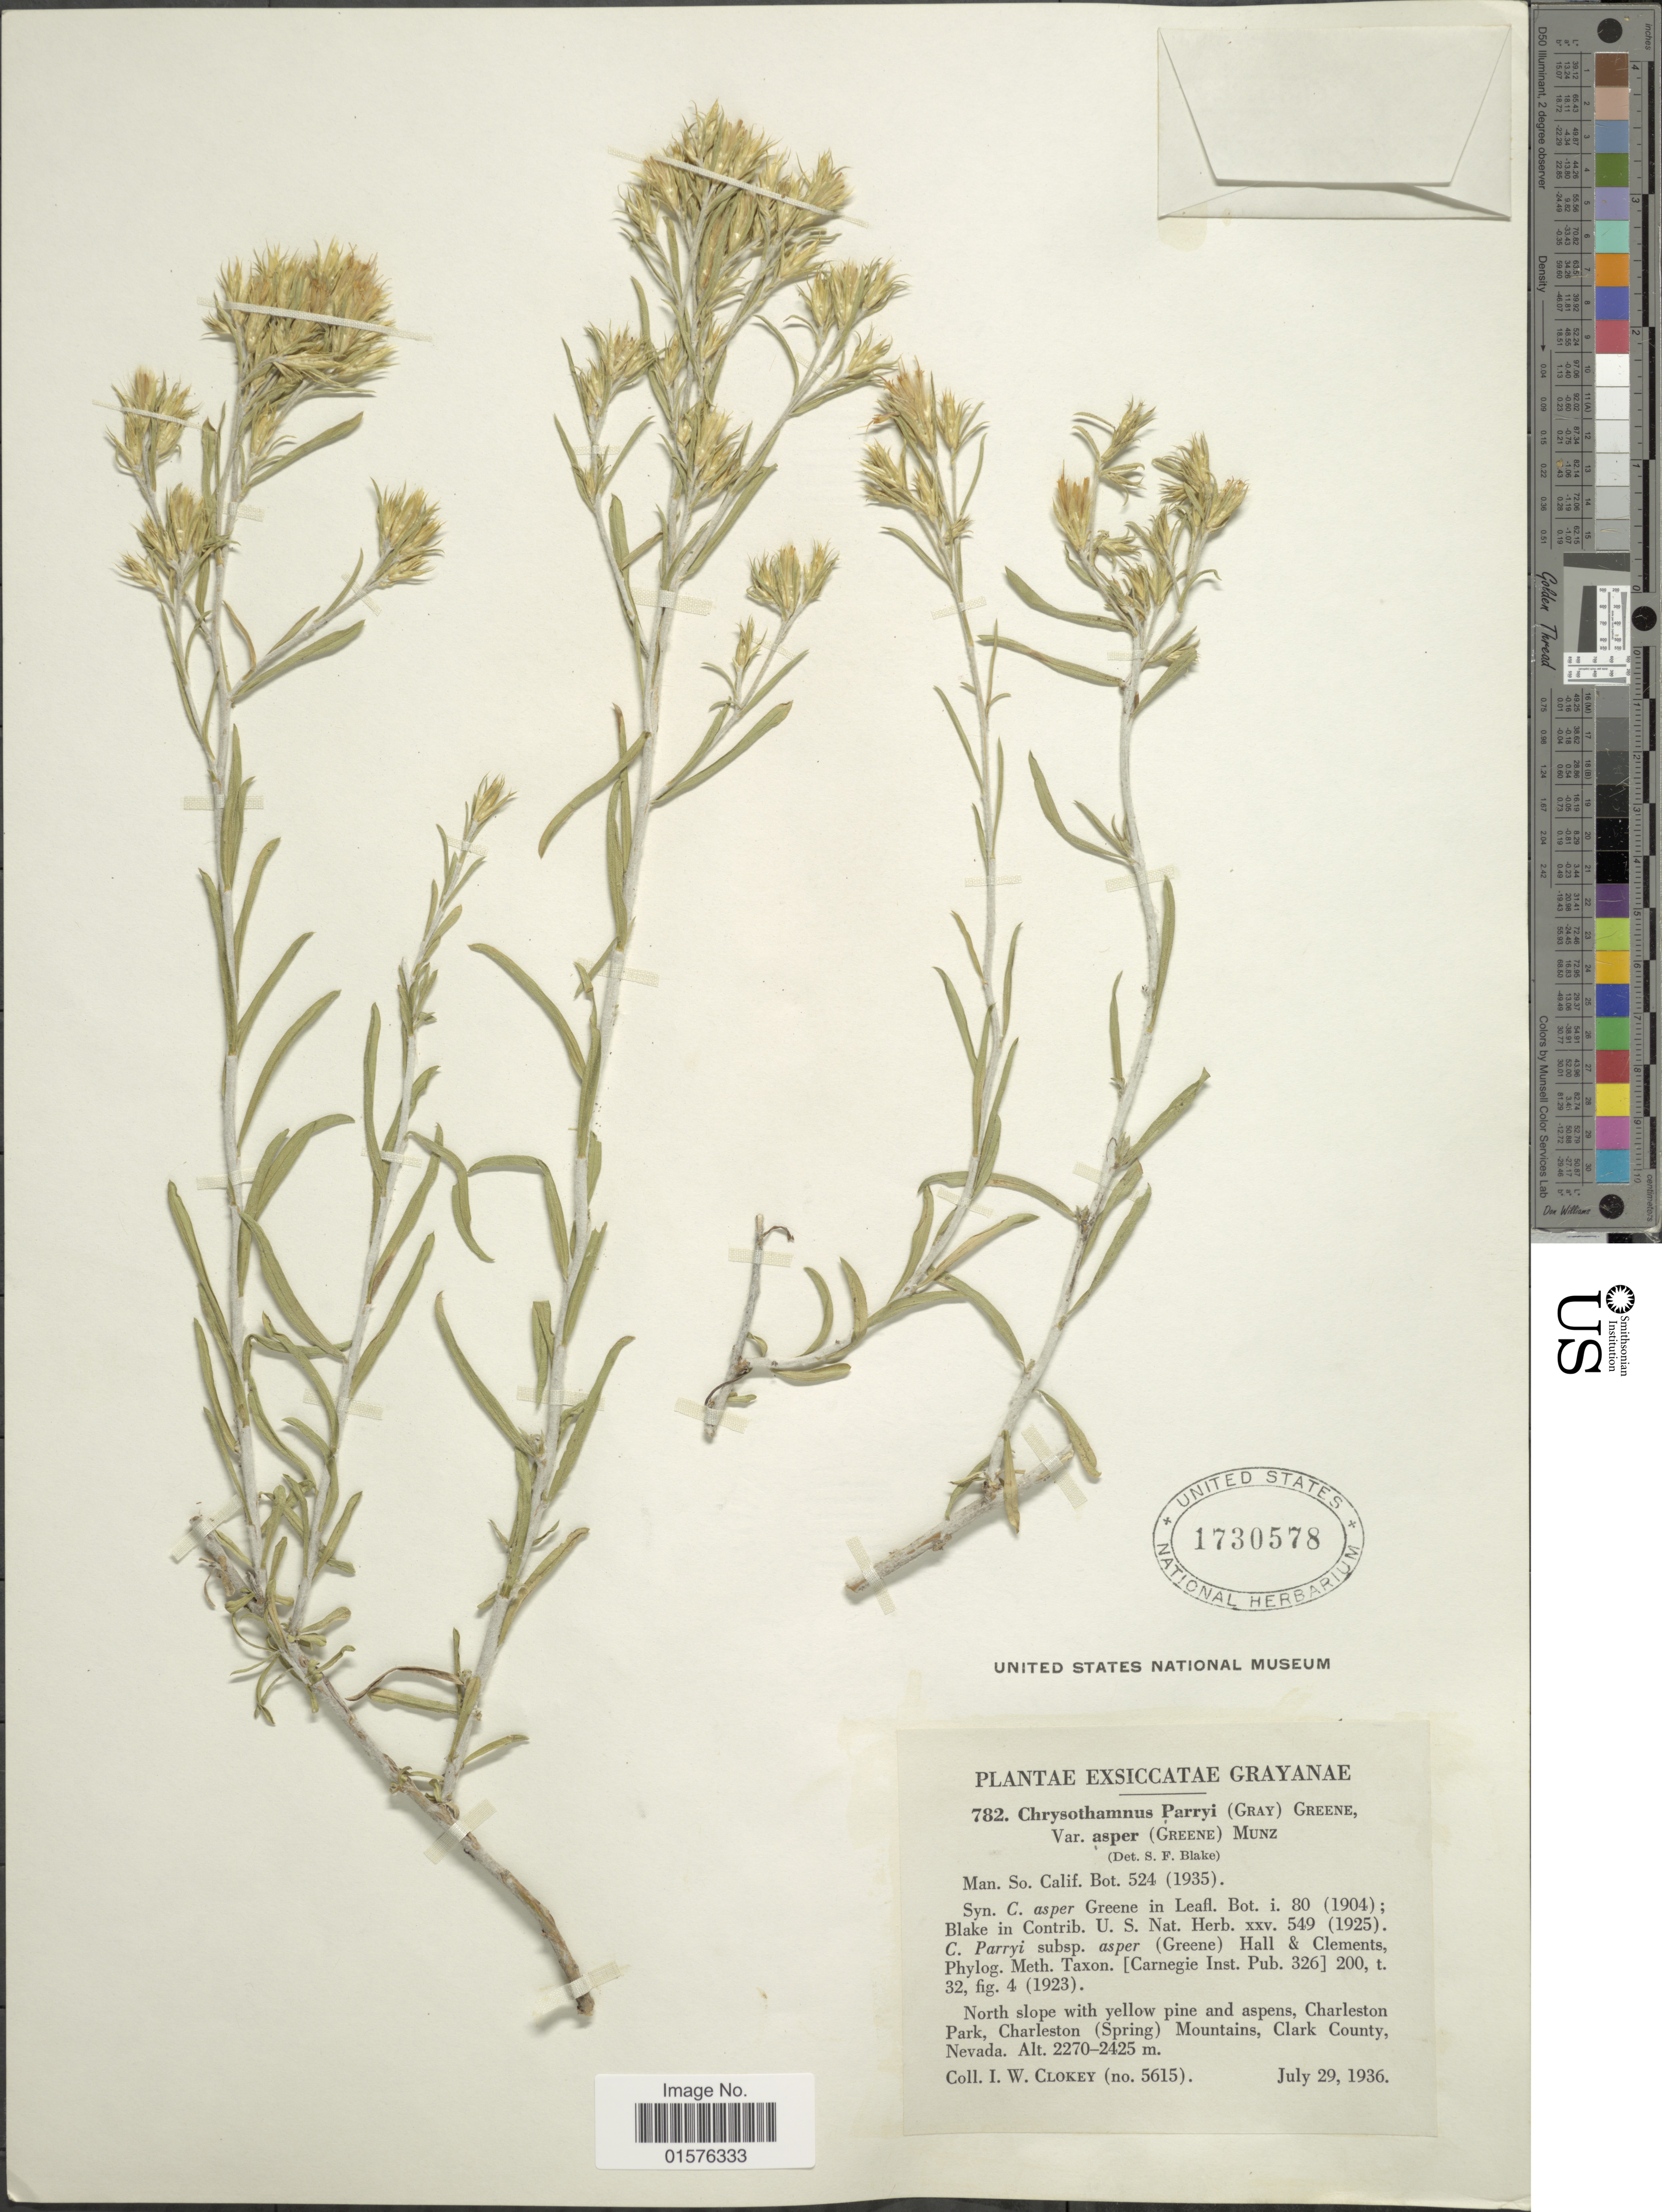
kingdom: Plantae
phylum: Tracheophyta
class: Magnoliopsida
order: Asterales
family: Asteraceae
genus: Ericameria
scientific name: Ericameria parryi var. aspera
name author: (S.W. Greene) G.L. Nesom & G.I. Baird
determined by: Urbatsch, Lowell E., Curator (LSU), Louisiana State University (UNITED STATES)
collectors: I. W. Clokey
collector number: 5615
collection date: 1936-07-29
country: United States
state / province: Nevada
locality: Charleston Park, Charleston (Spring) Mountains, Clark County, Nevada.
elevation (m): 2270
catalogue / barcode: US 1730578